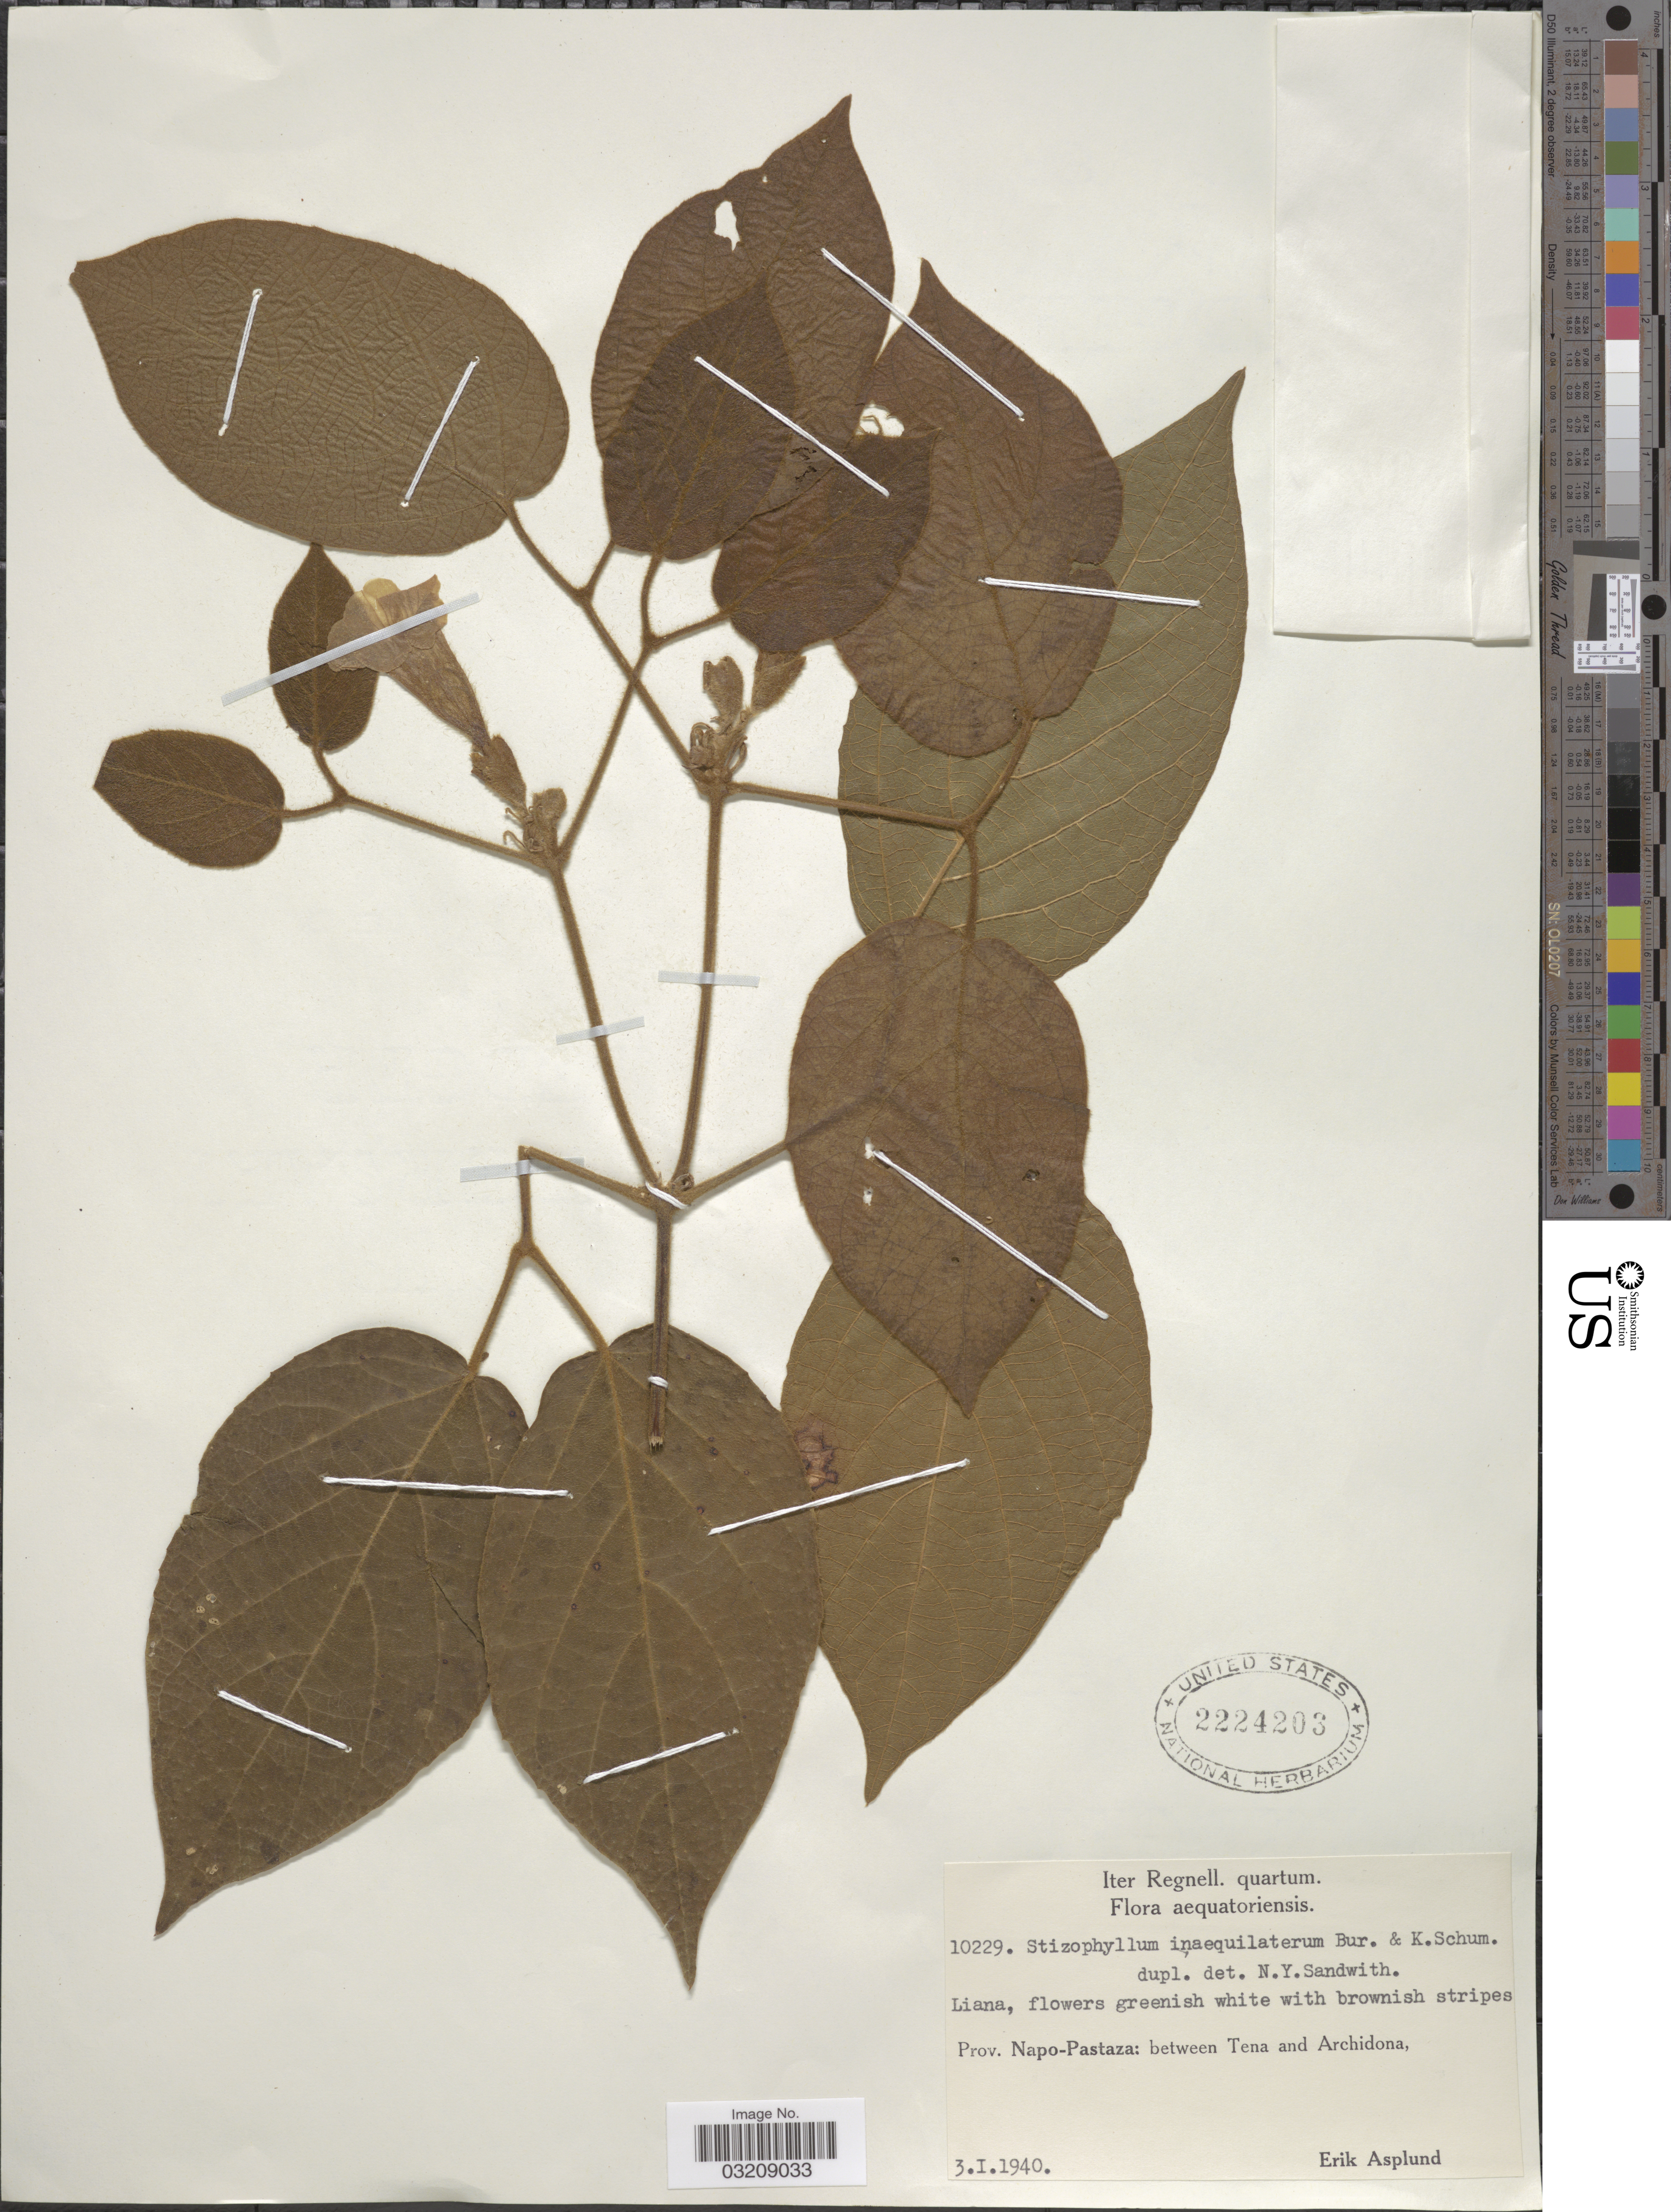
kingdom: Plantae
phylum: Tracheophyta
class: Magnoliopsida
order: Lamiales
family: Bignoniaceae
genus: Stizophyllum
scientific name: Stizophyllum inaequilaterum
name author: Bureau & K. Schum.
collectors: E. Asplund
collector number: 10229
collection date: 1940-01-03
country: Ecuador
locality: Aequatoriensis. Prov. Napo-Pastaza: between Tena and Archidona.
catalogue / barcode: US 2224203